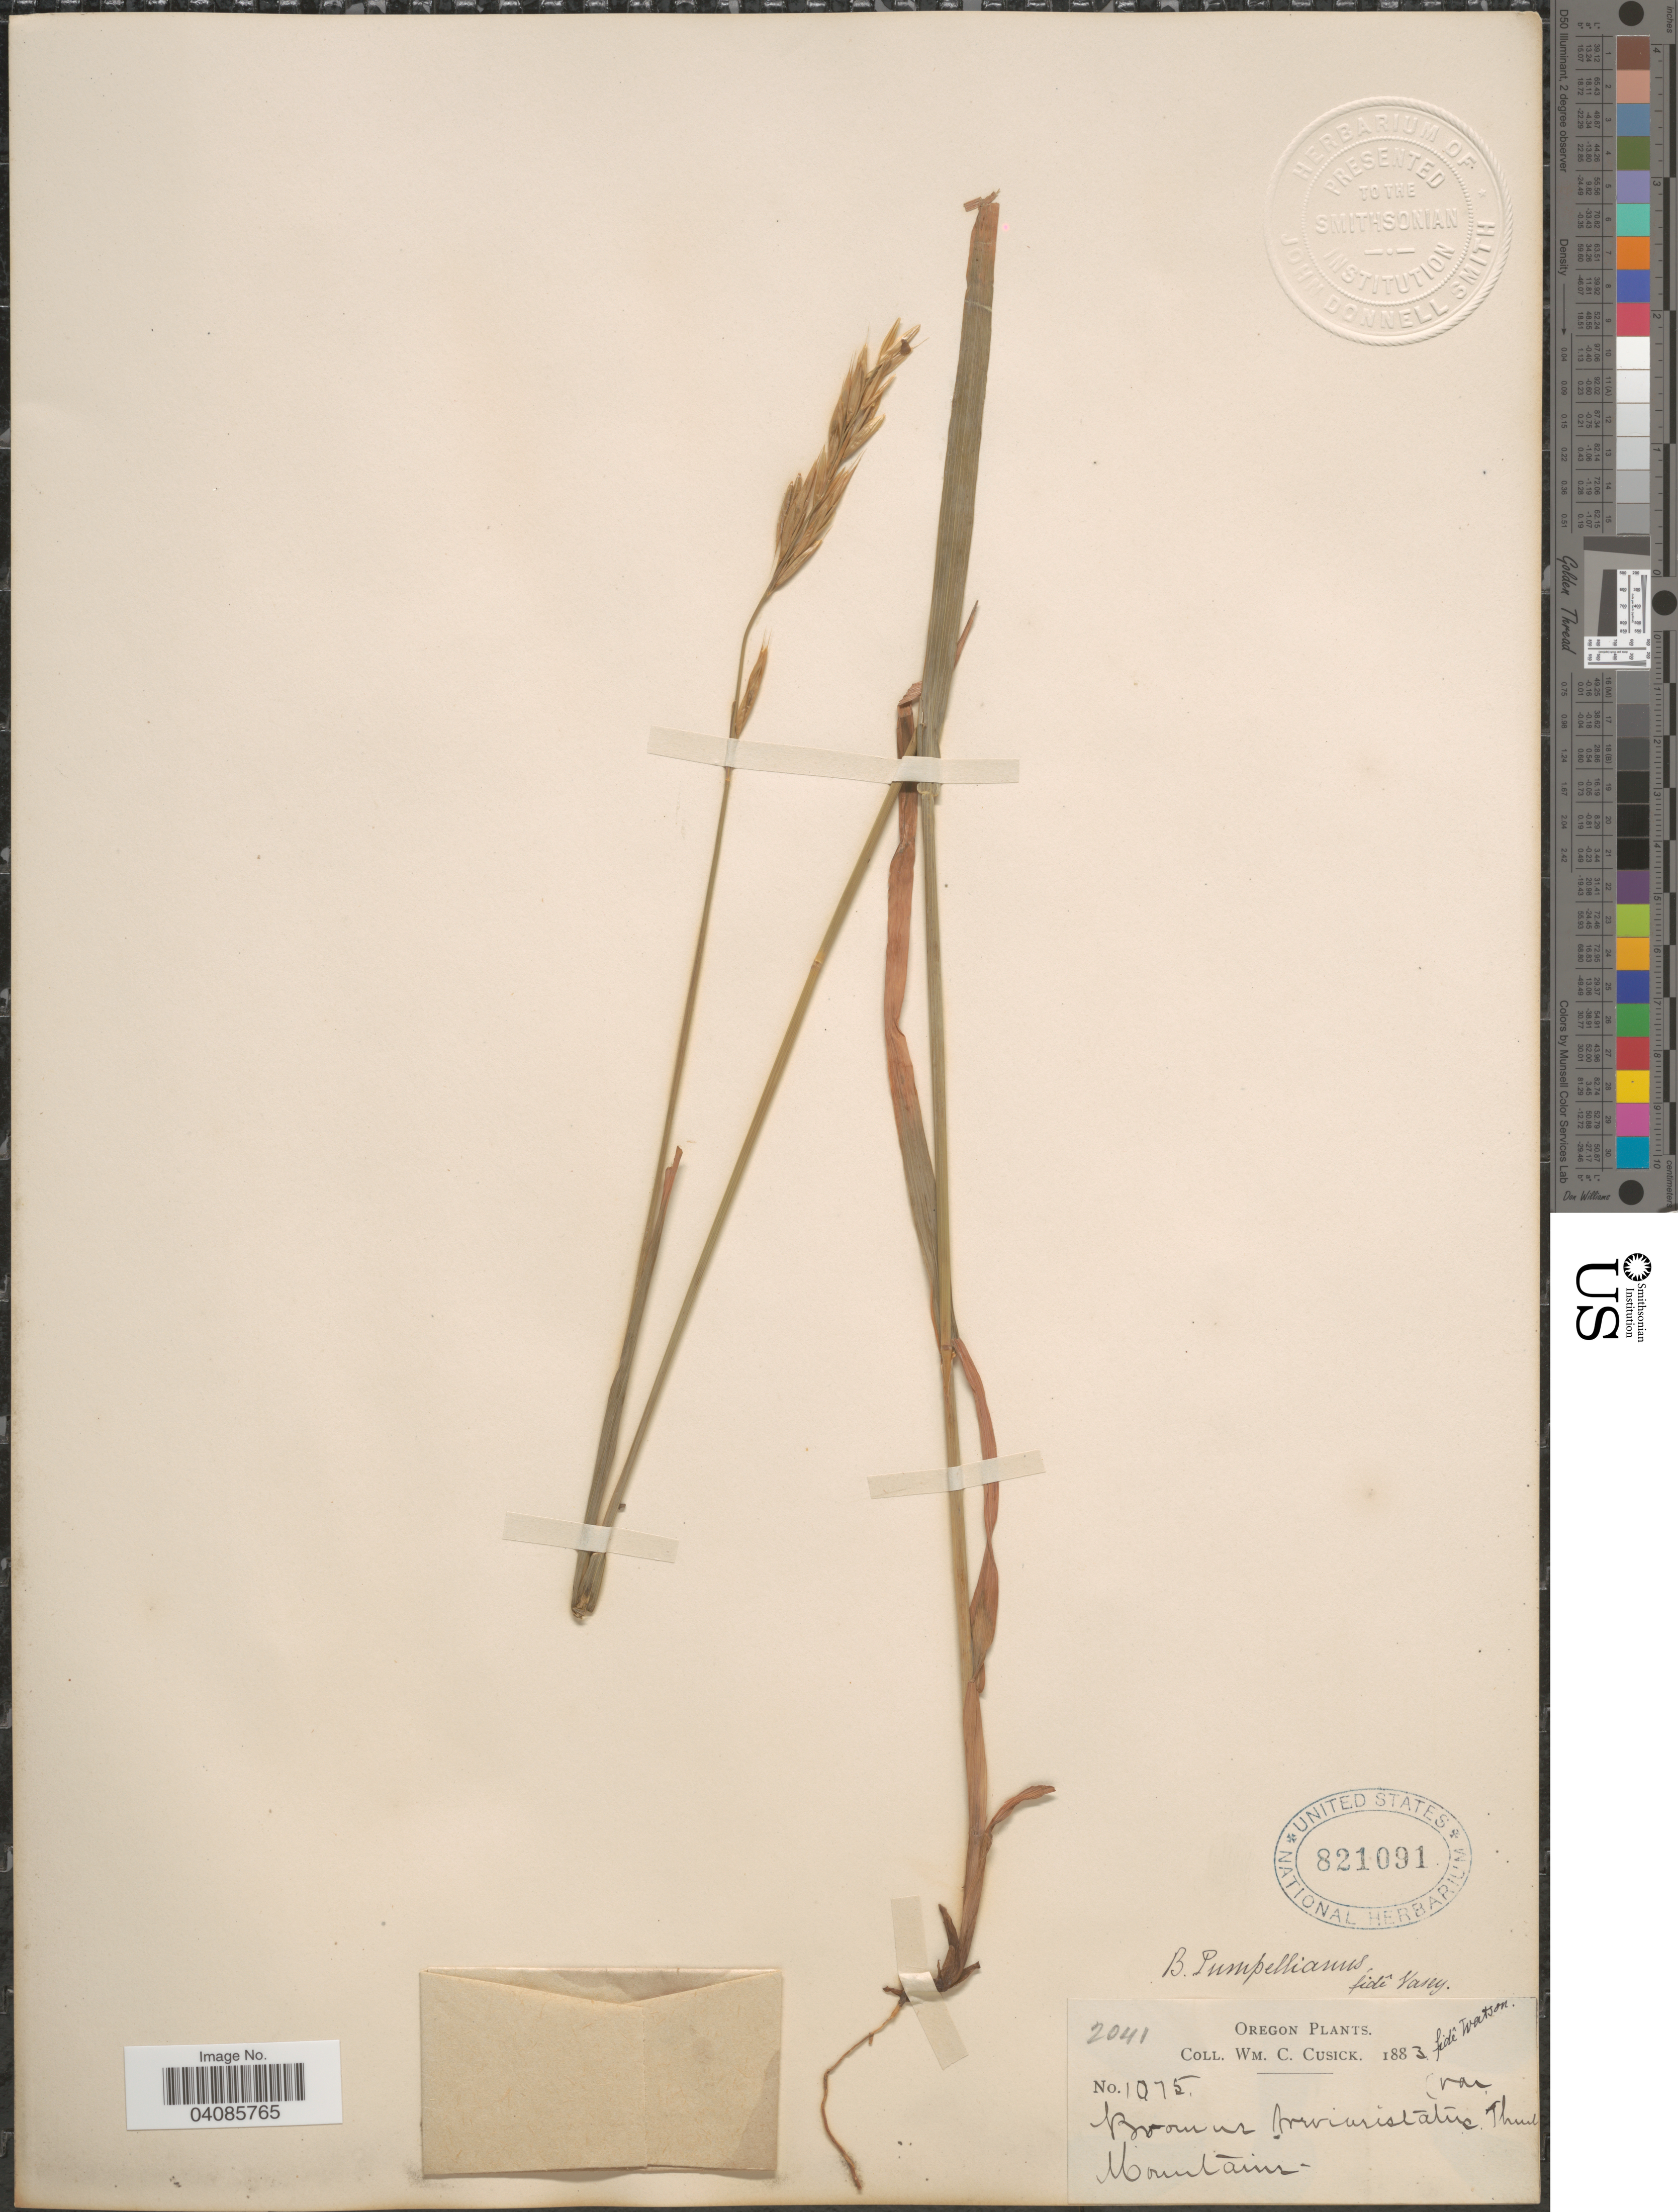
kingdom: Plantae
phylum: Tracheophyta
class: Liliopsida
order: Poales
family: Poaceae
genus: Bromus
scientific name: Bromus suksdorfii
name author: Vasey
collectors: W. C. Cusick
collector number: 1075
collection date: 1883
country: United States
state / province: Oregon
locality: Mountains.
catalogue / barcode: US 821091